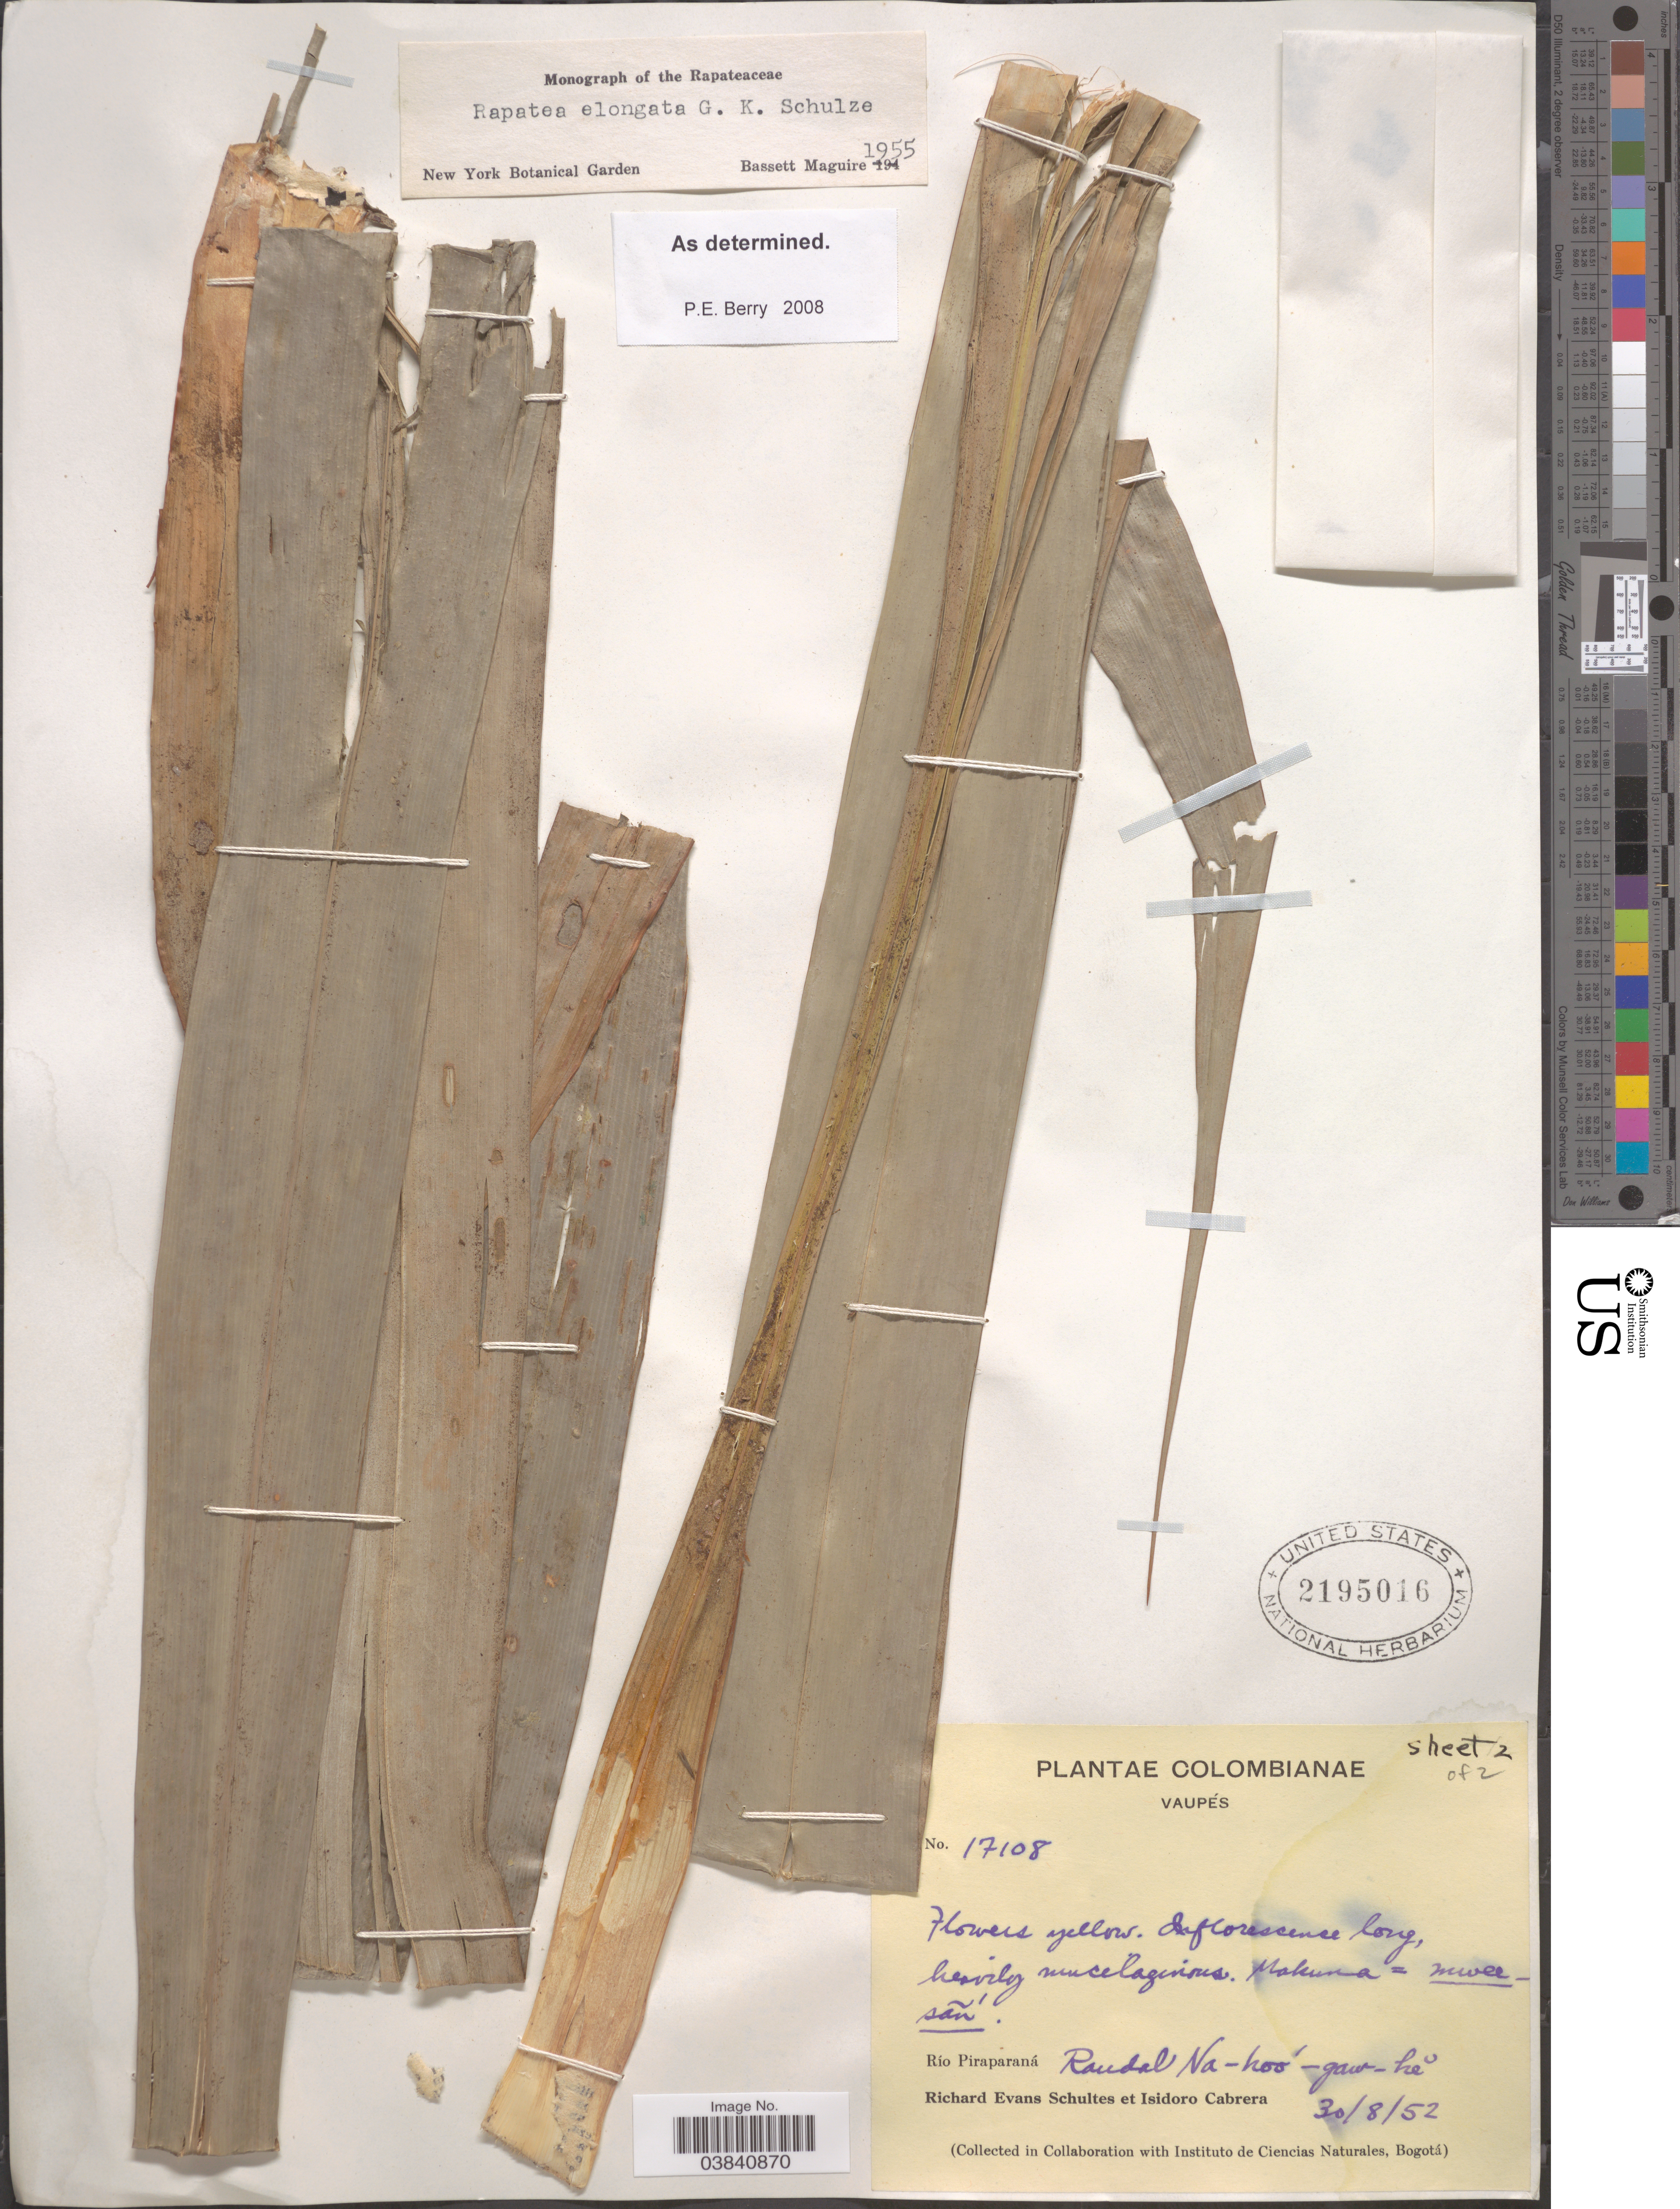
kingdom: Plantae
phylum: Tracheophyta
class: Liliopsida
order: Poales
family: Rapateaceae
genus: Rapatea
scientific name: Rapatea elongata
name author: G. Schulze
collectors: R. E. Schultes & I. Cabrera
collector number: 17108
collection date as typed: Transcribed d/m/y: 30/8/52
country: Colombia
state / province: Vaupés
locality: Río Piraparaná. Raudal Na-hoó-gaw-he.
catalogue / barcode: US 2195016